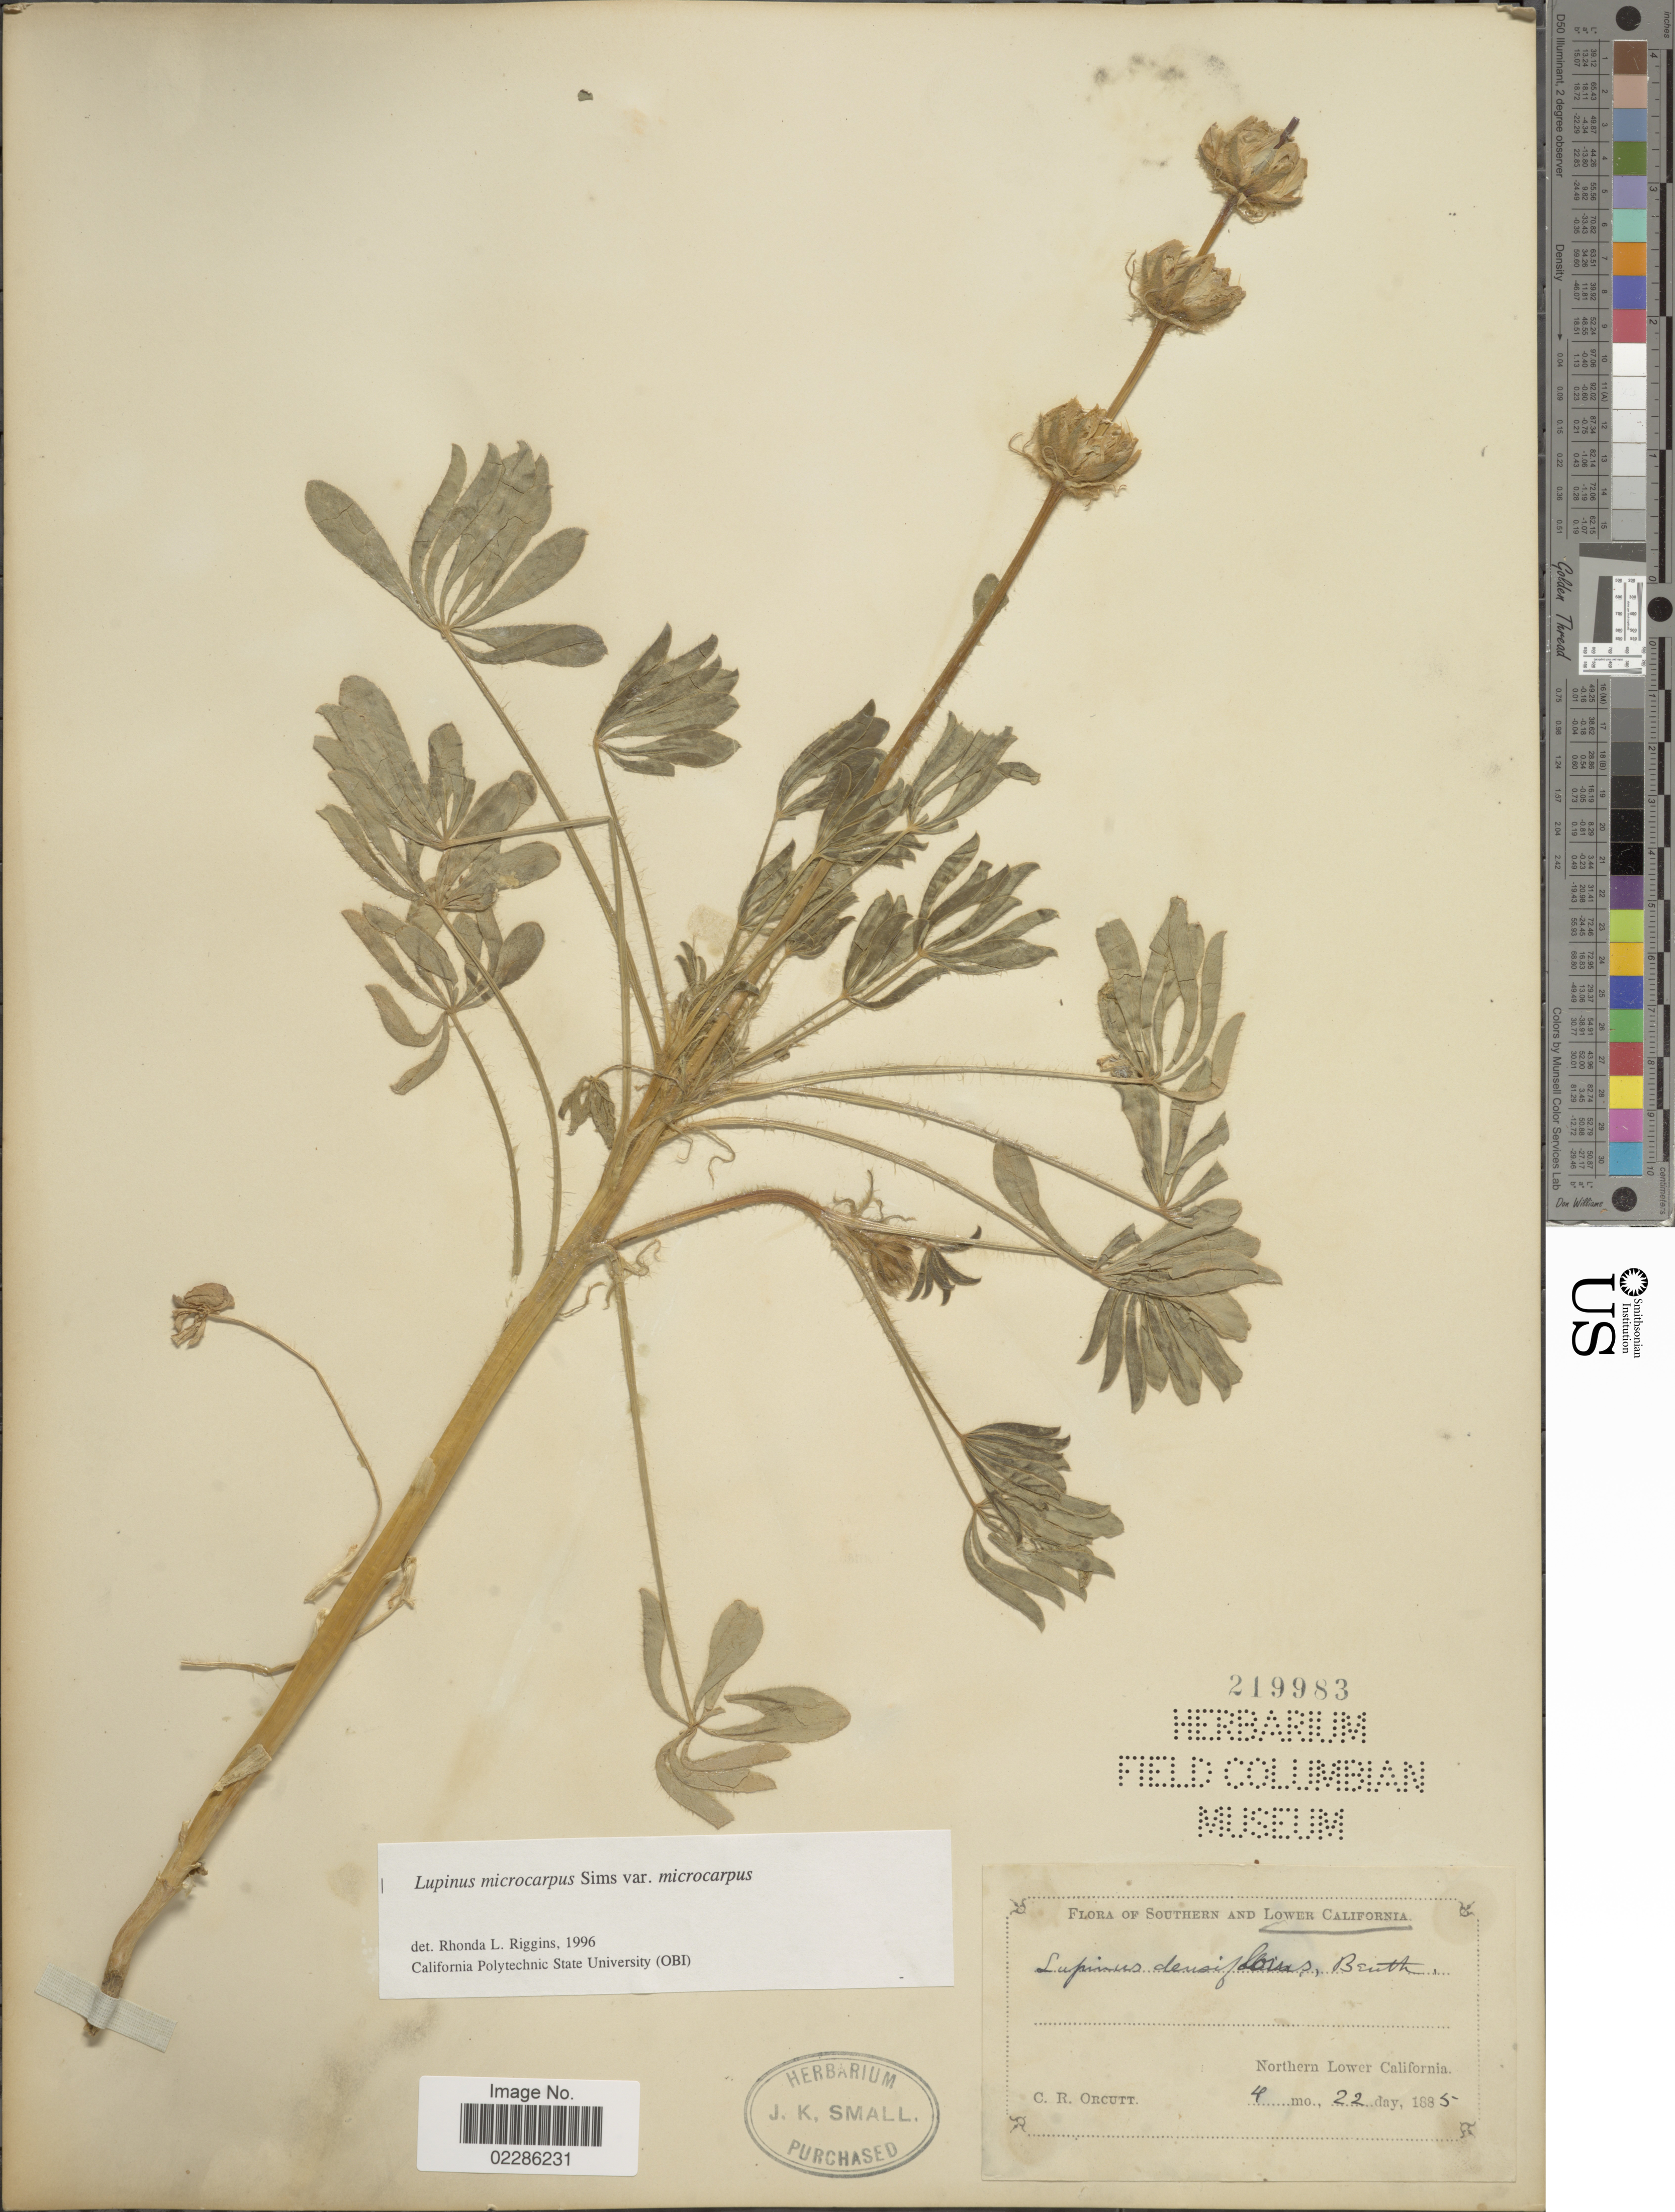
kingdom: Plantae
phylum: Tracheophyta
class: Magnoliopsida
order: Fabales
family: Fabaceae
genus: Lupinus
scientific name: Lupinus microcarpus var. microcarpus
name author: Sims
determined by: Riggins, R. L., (OBI), California Polytechnic State University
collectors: C. R. Orcutt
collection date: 1885-04-22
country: Mexico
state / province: Baja California Norte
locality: Southern and Lower California, Northern Lower California